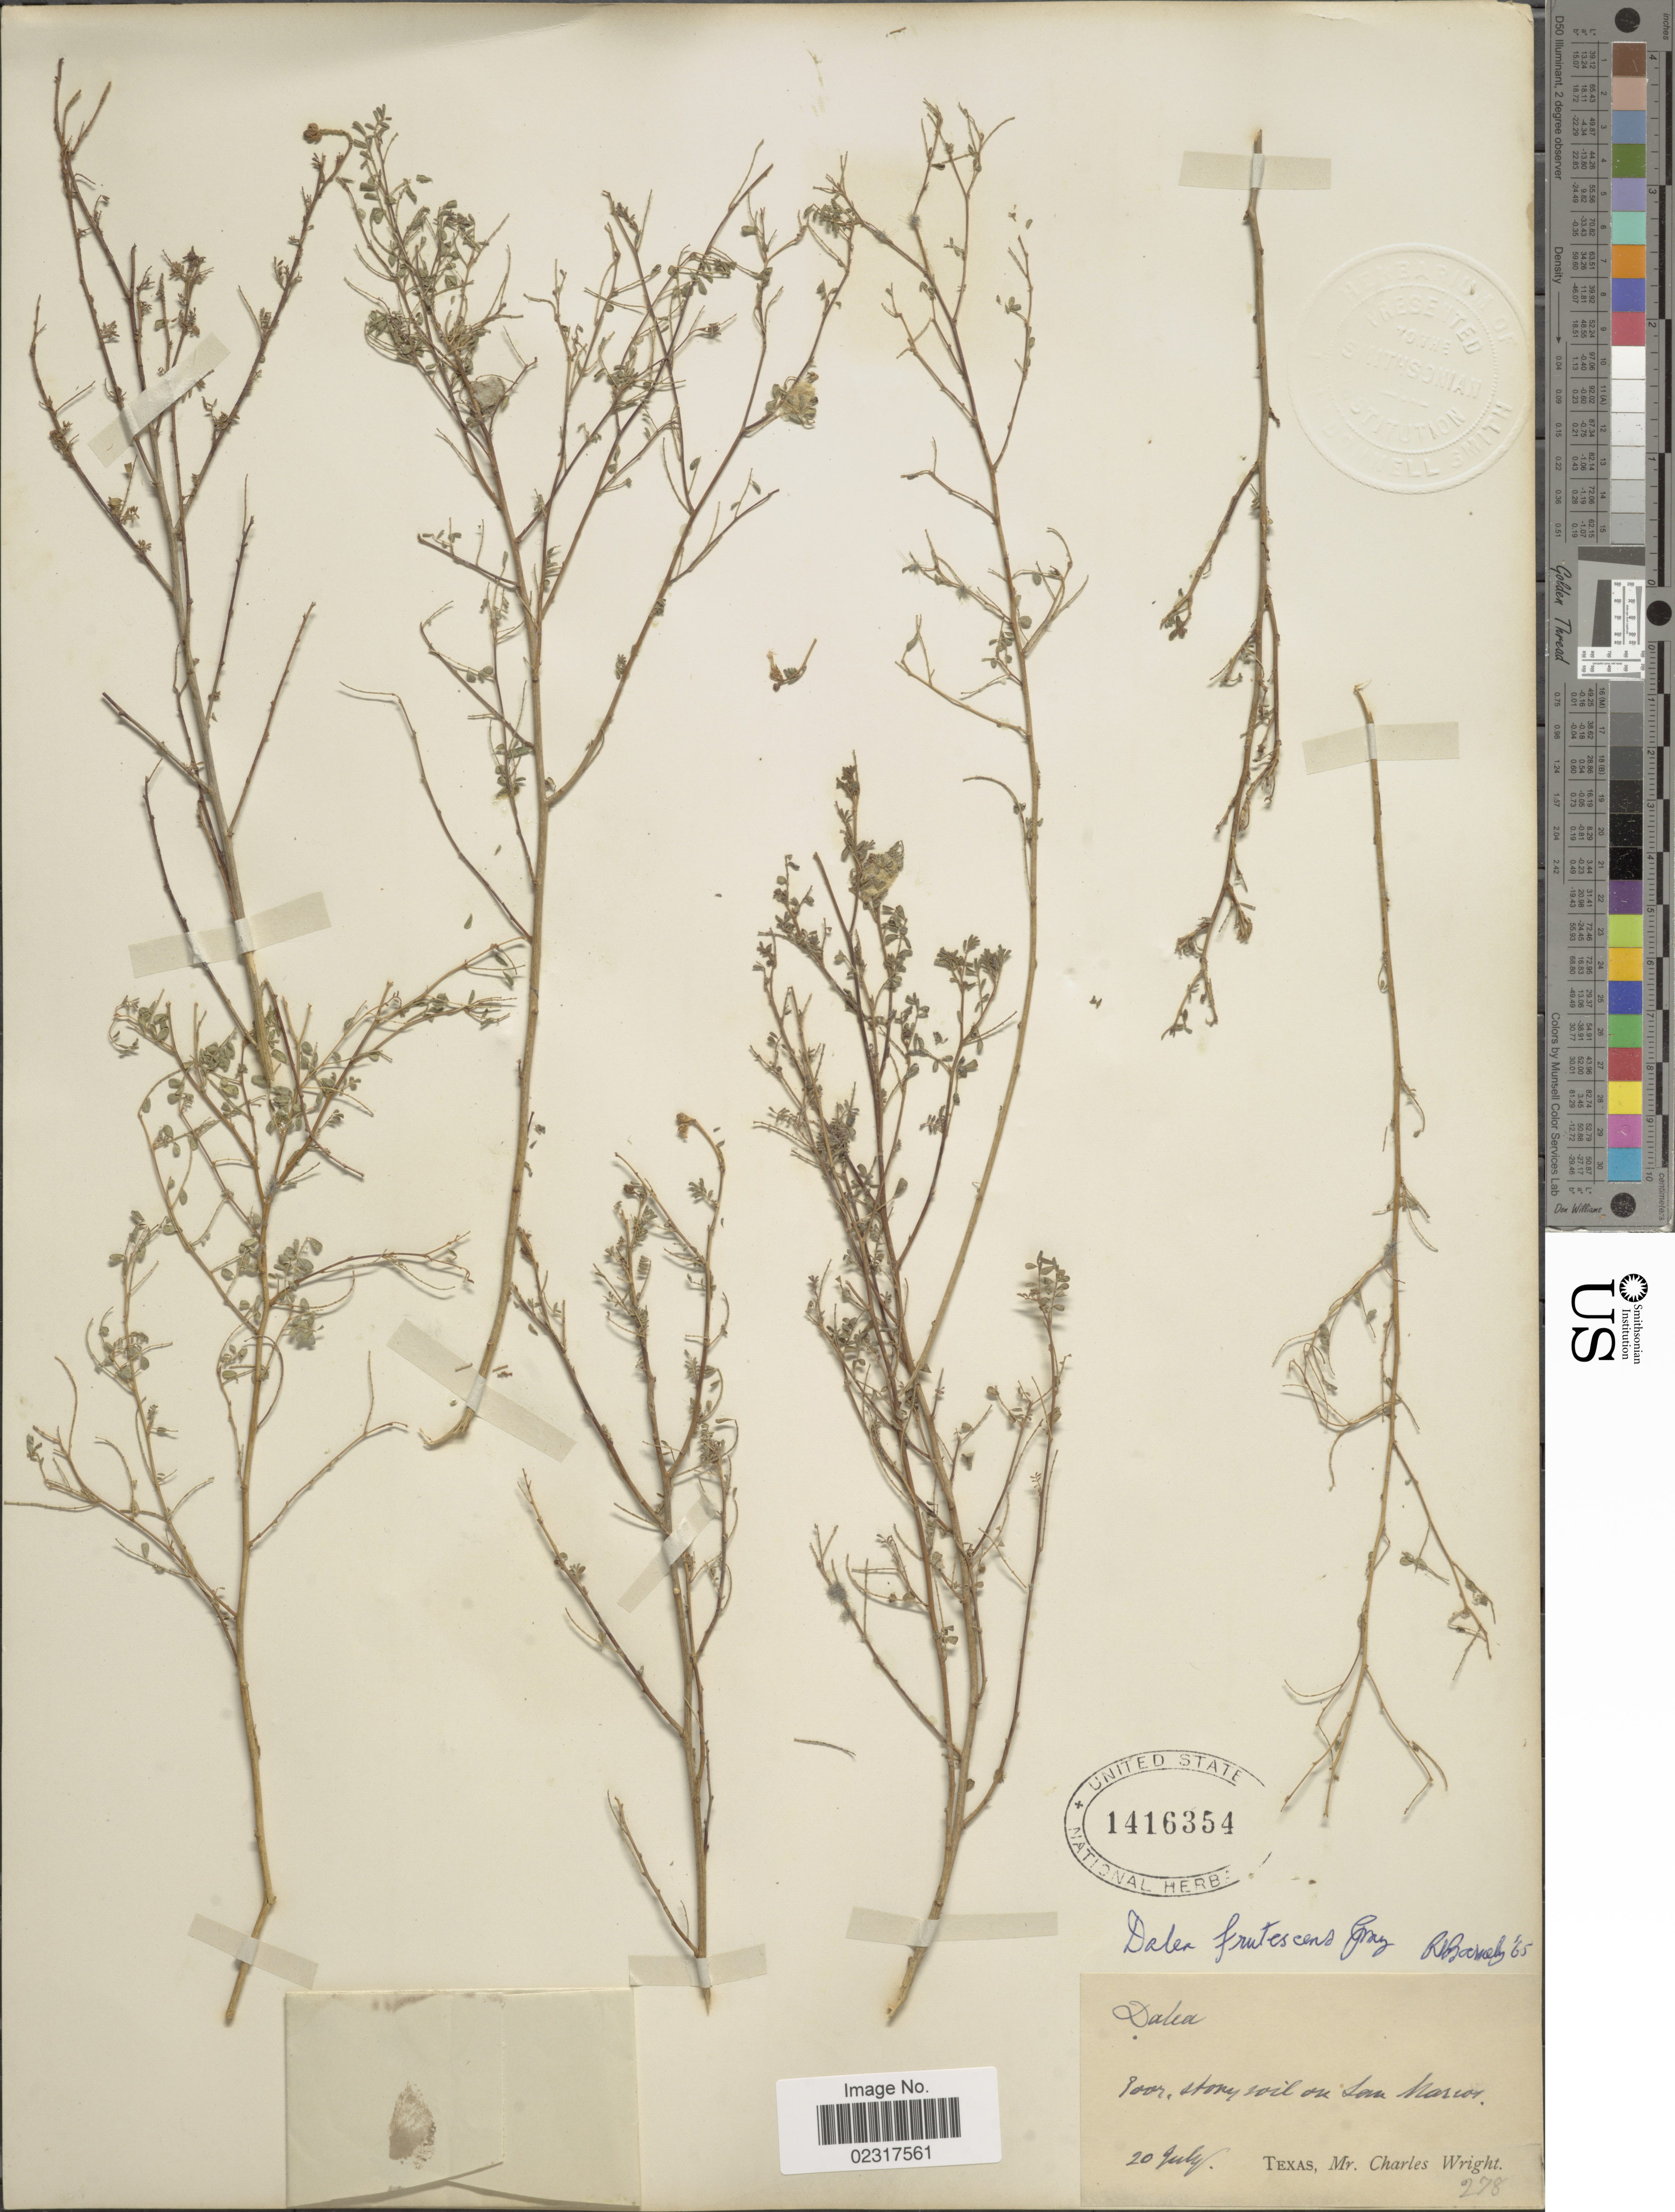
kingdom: Plantae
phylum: Tracheophyta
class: Magnoliopsida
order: Fabales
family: Fabaceae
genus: Dalea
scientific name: Dalea frutescens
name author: A. Gray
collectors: C. Wright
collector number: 278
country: United States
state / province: Texas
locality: Poor, stony soil on San Marcos.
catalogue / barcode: US 1416354